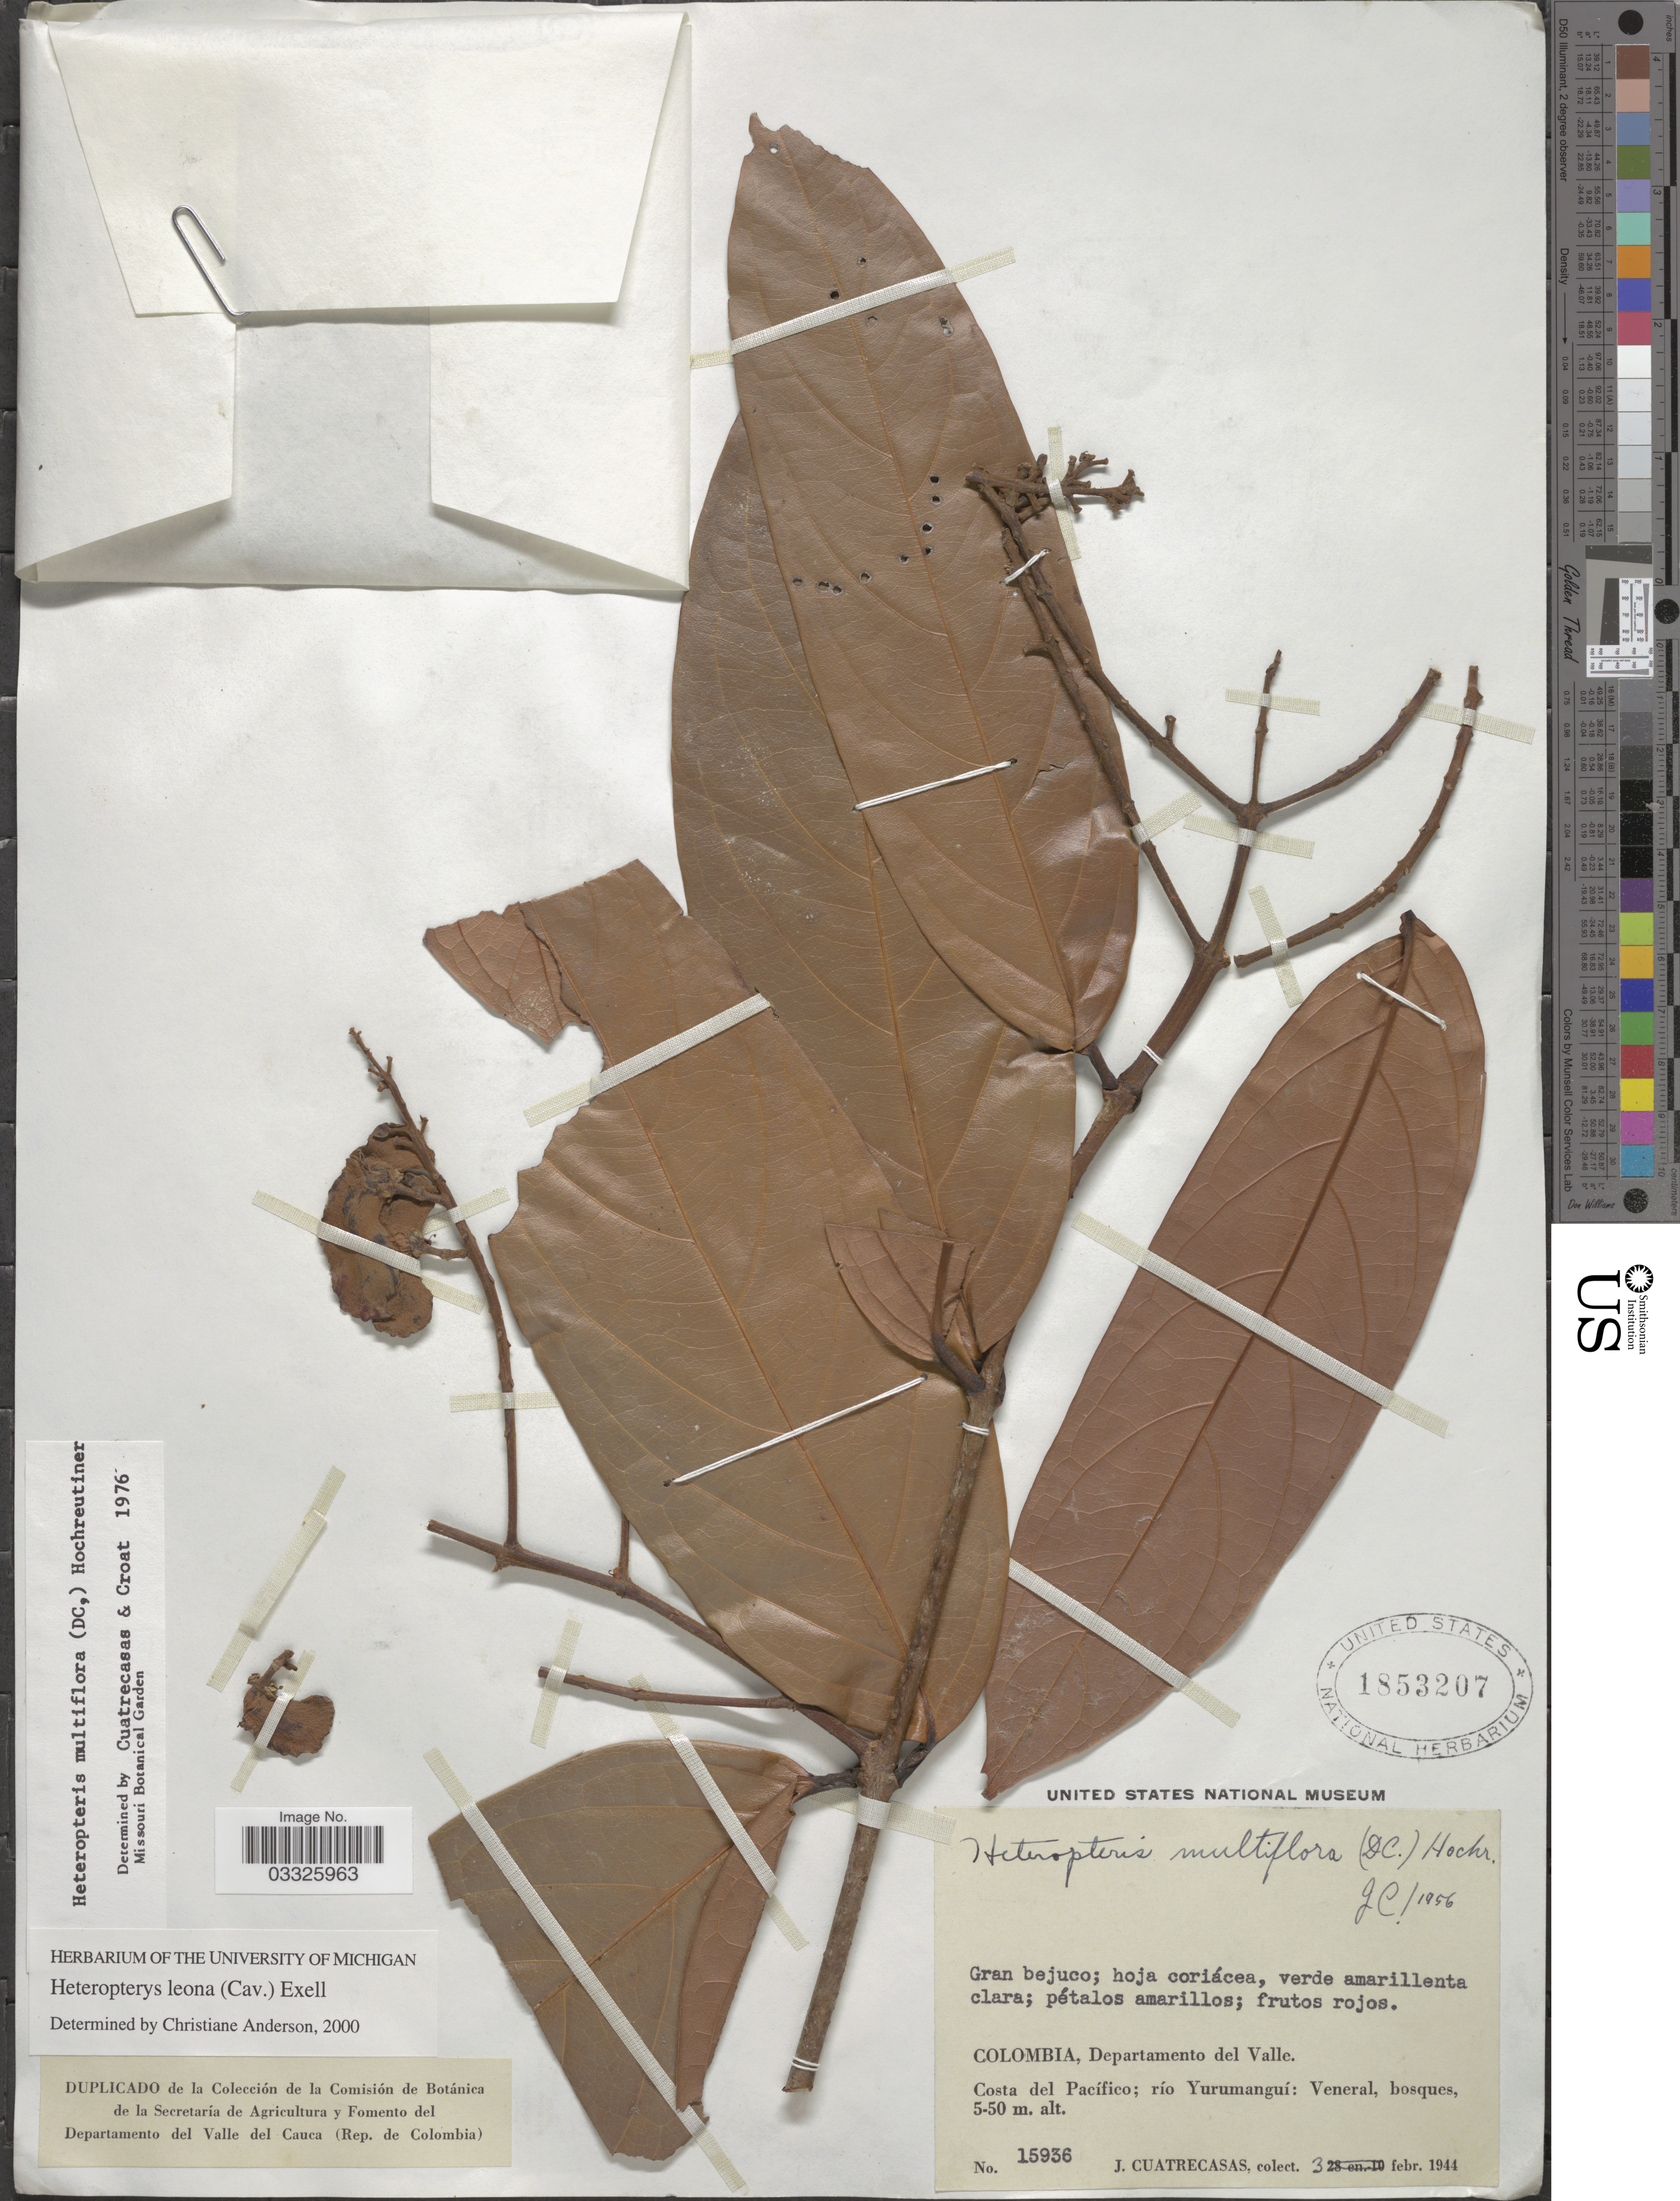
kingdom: Plantae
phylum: Tracheophyta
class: Magnoliopsida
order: Malpighiales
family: Malpighiaceae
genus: Heteropterys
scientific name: Heteropterys leona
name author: (Cav.) Exell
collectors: J. Cuatrecasas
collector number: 15936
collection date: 1944-02-03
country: Colombia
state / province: Valle del Cauca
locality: Departamento del Valle. Costa del Pacífico; río Yurumanguí.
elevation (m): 5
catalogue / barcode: US 1853207